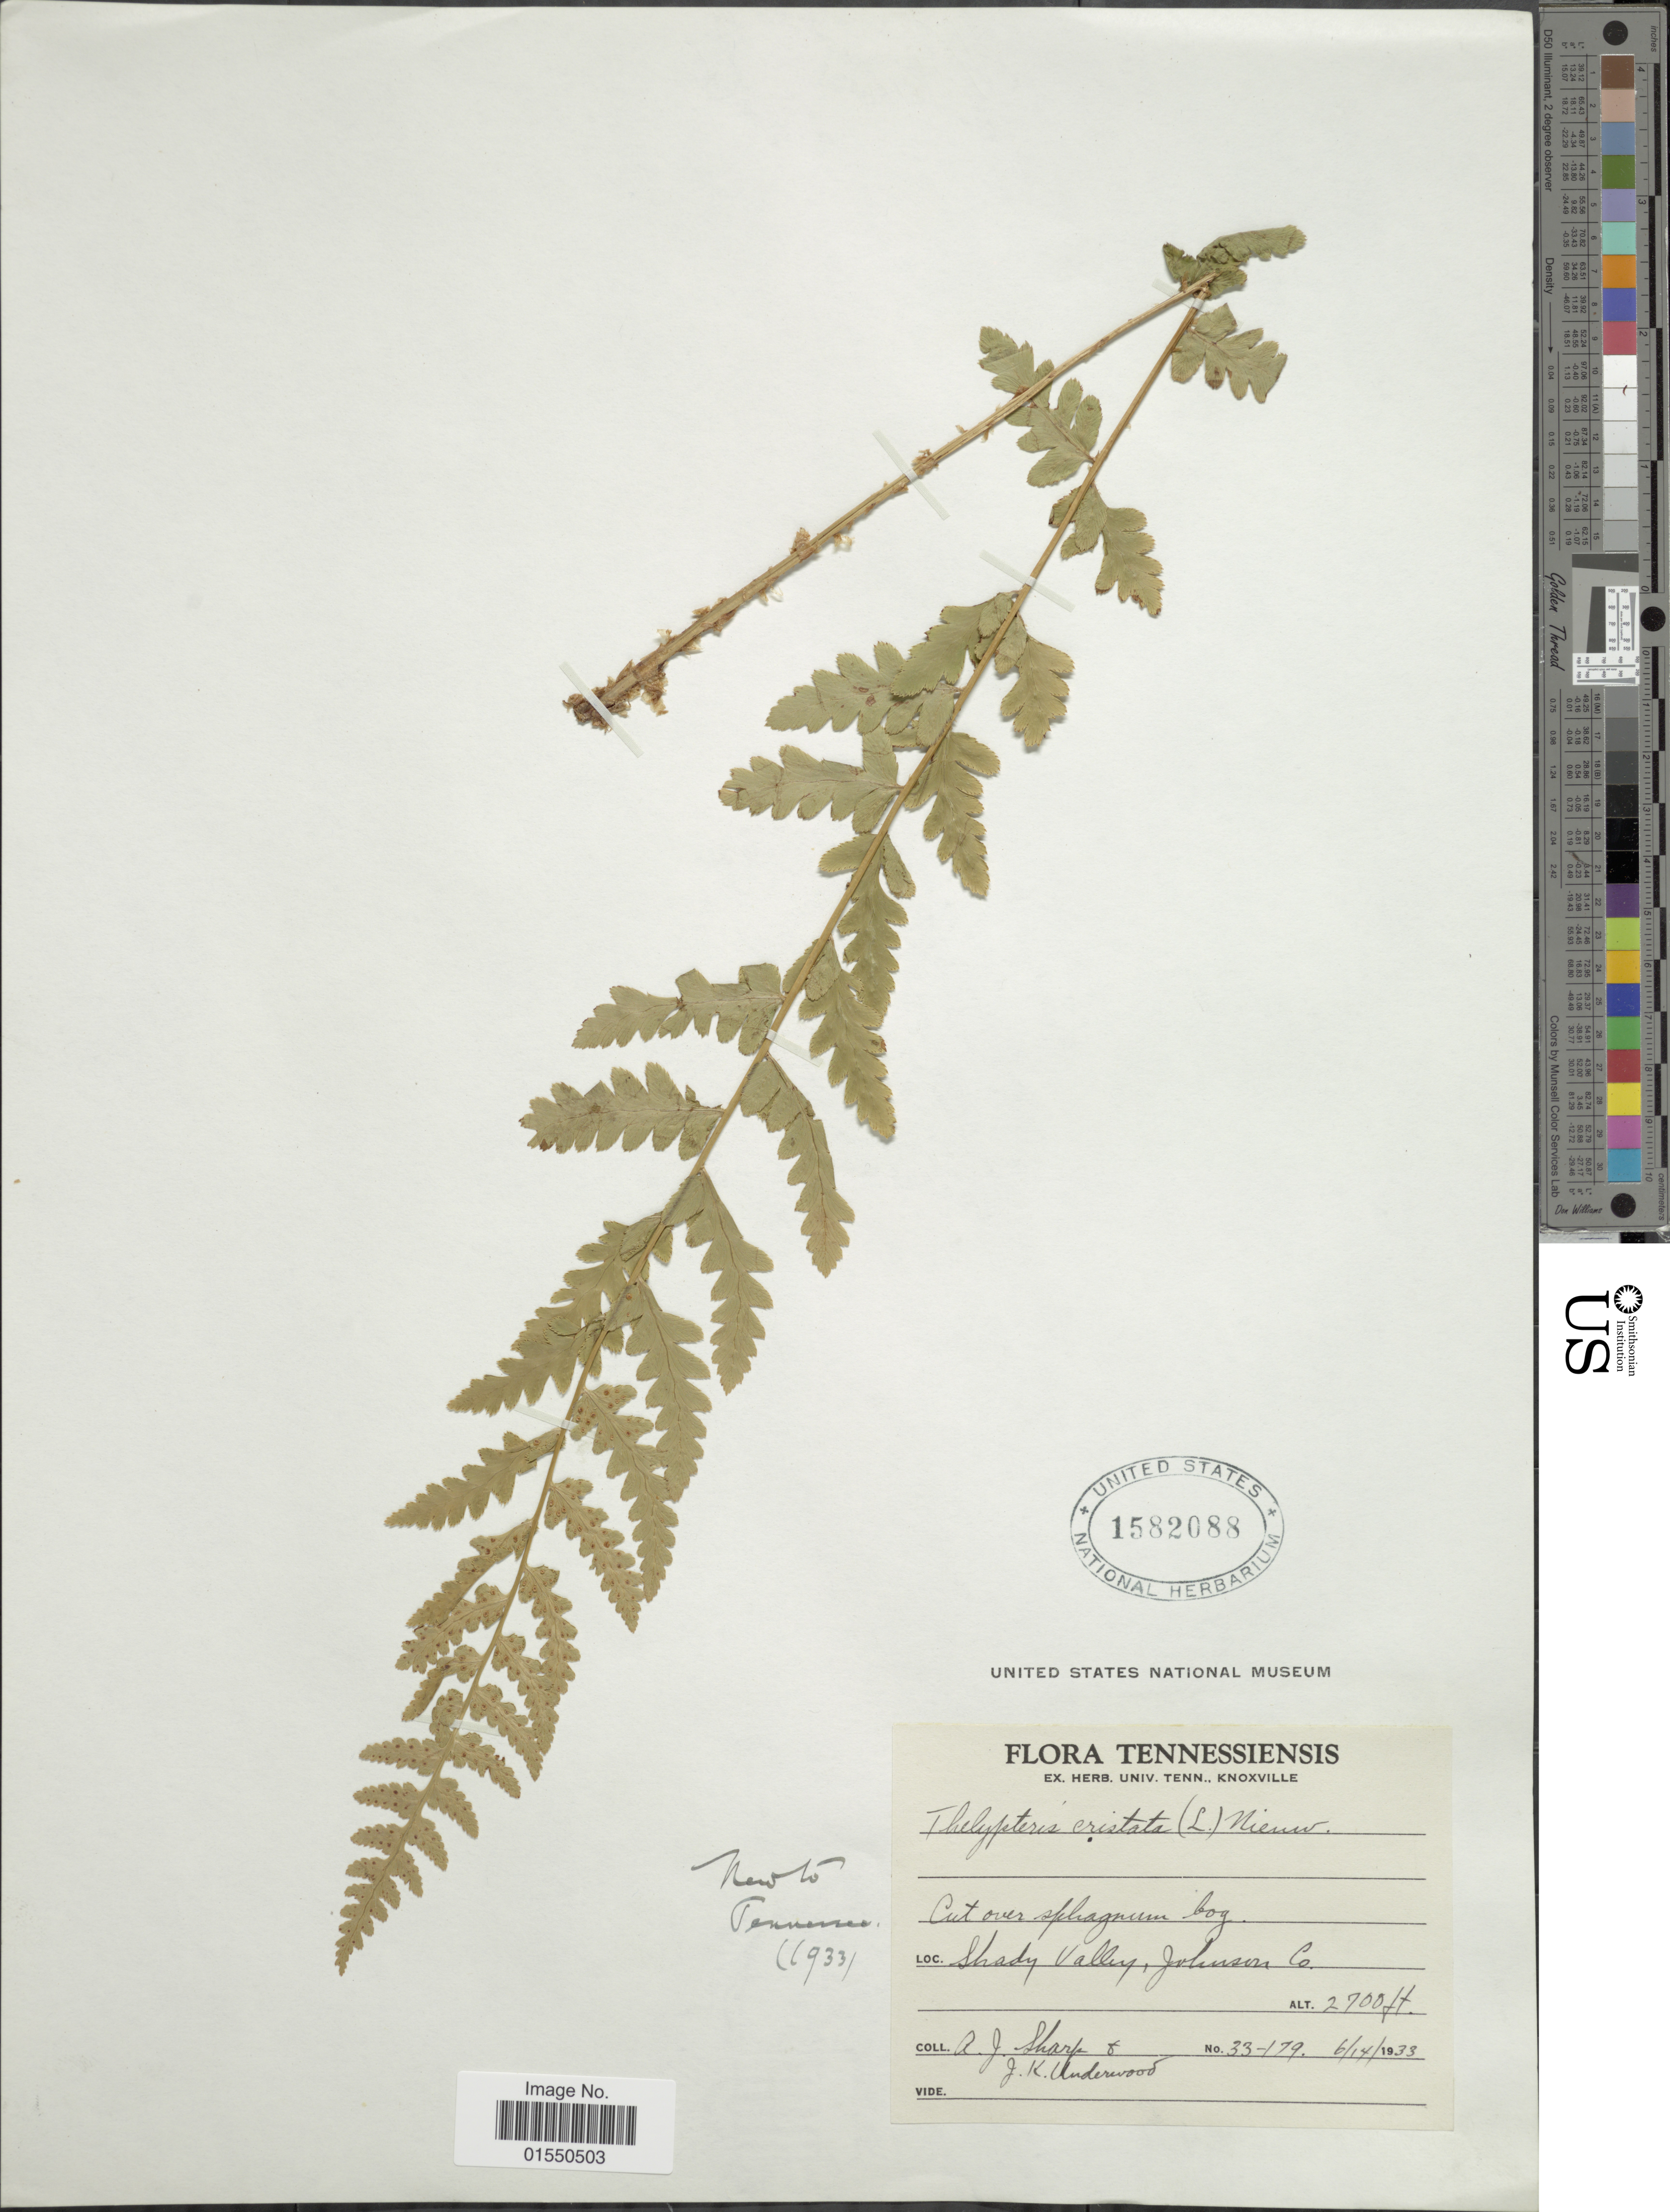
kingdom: Plantae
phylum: Tracheophyta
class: Polypodiopsida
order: Polypodiales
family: Dryopteridaceae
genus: Dryopteris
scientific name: Dryopteris cristata var. spinulosa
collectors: A. J. Sharp & J. K. Underwood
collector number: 33-179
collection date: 1933-06-24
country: United States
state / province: Tennessee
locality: Shady valley, Johnson Co.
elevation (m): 823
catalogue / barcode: US 1582088